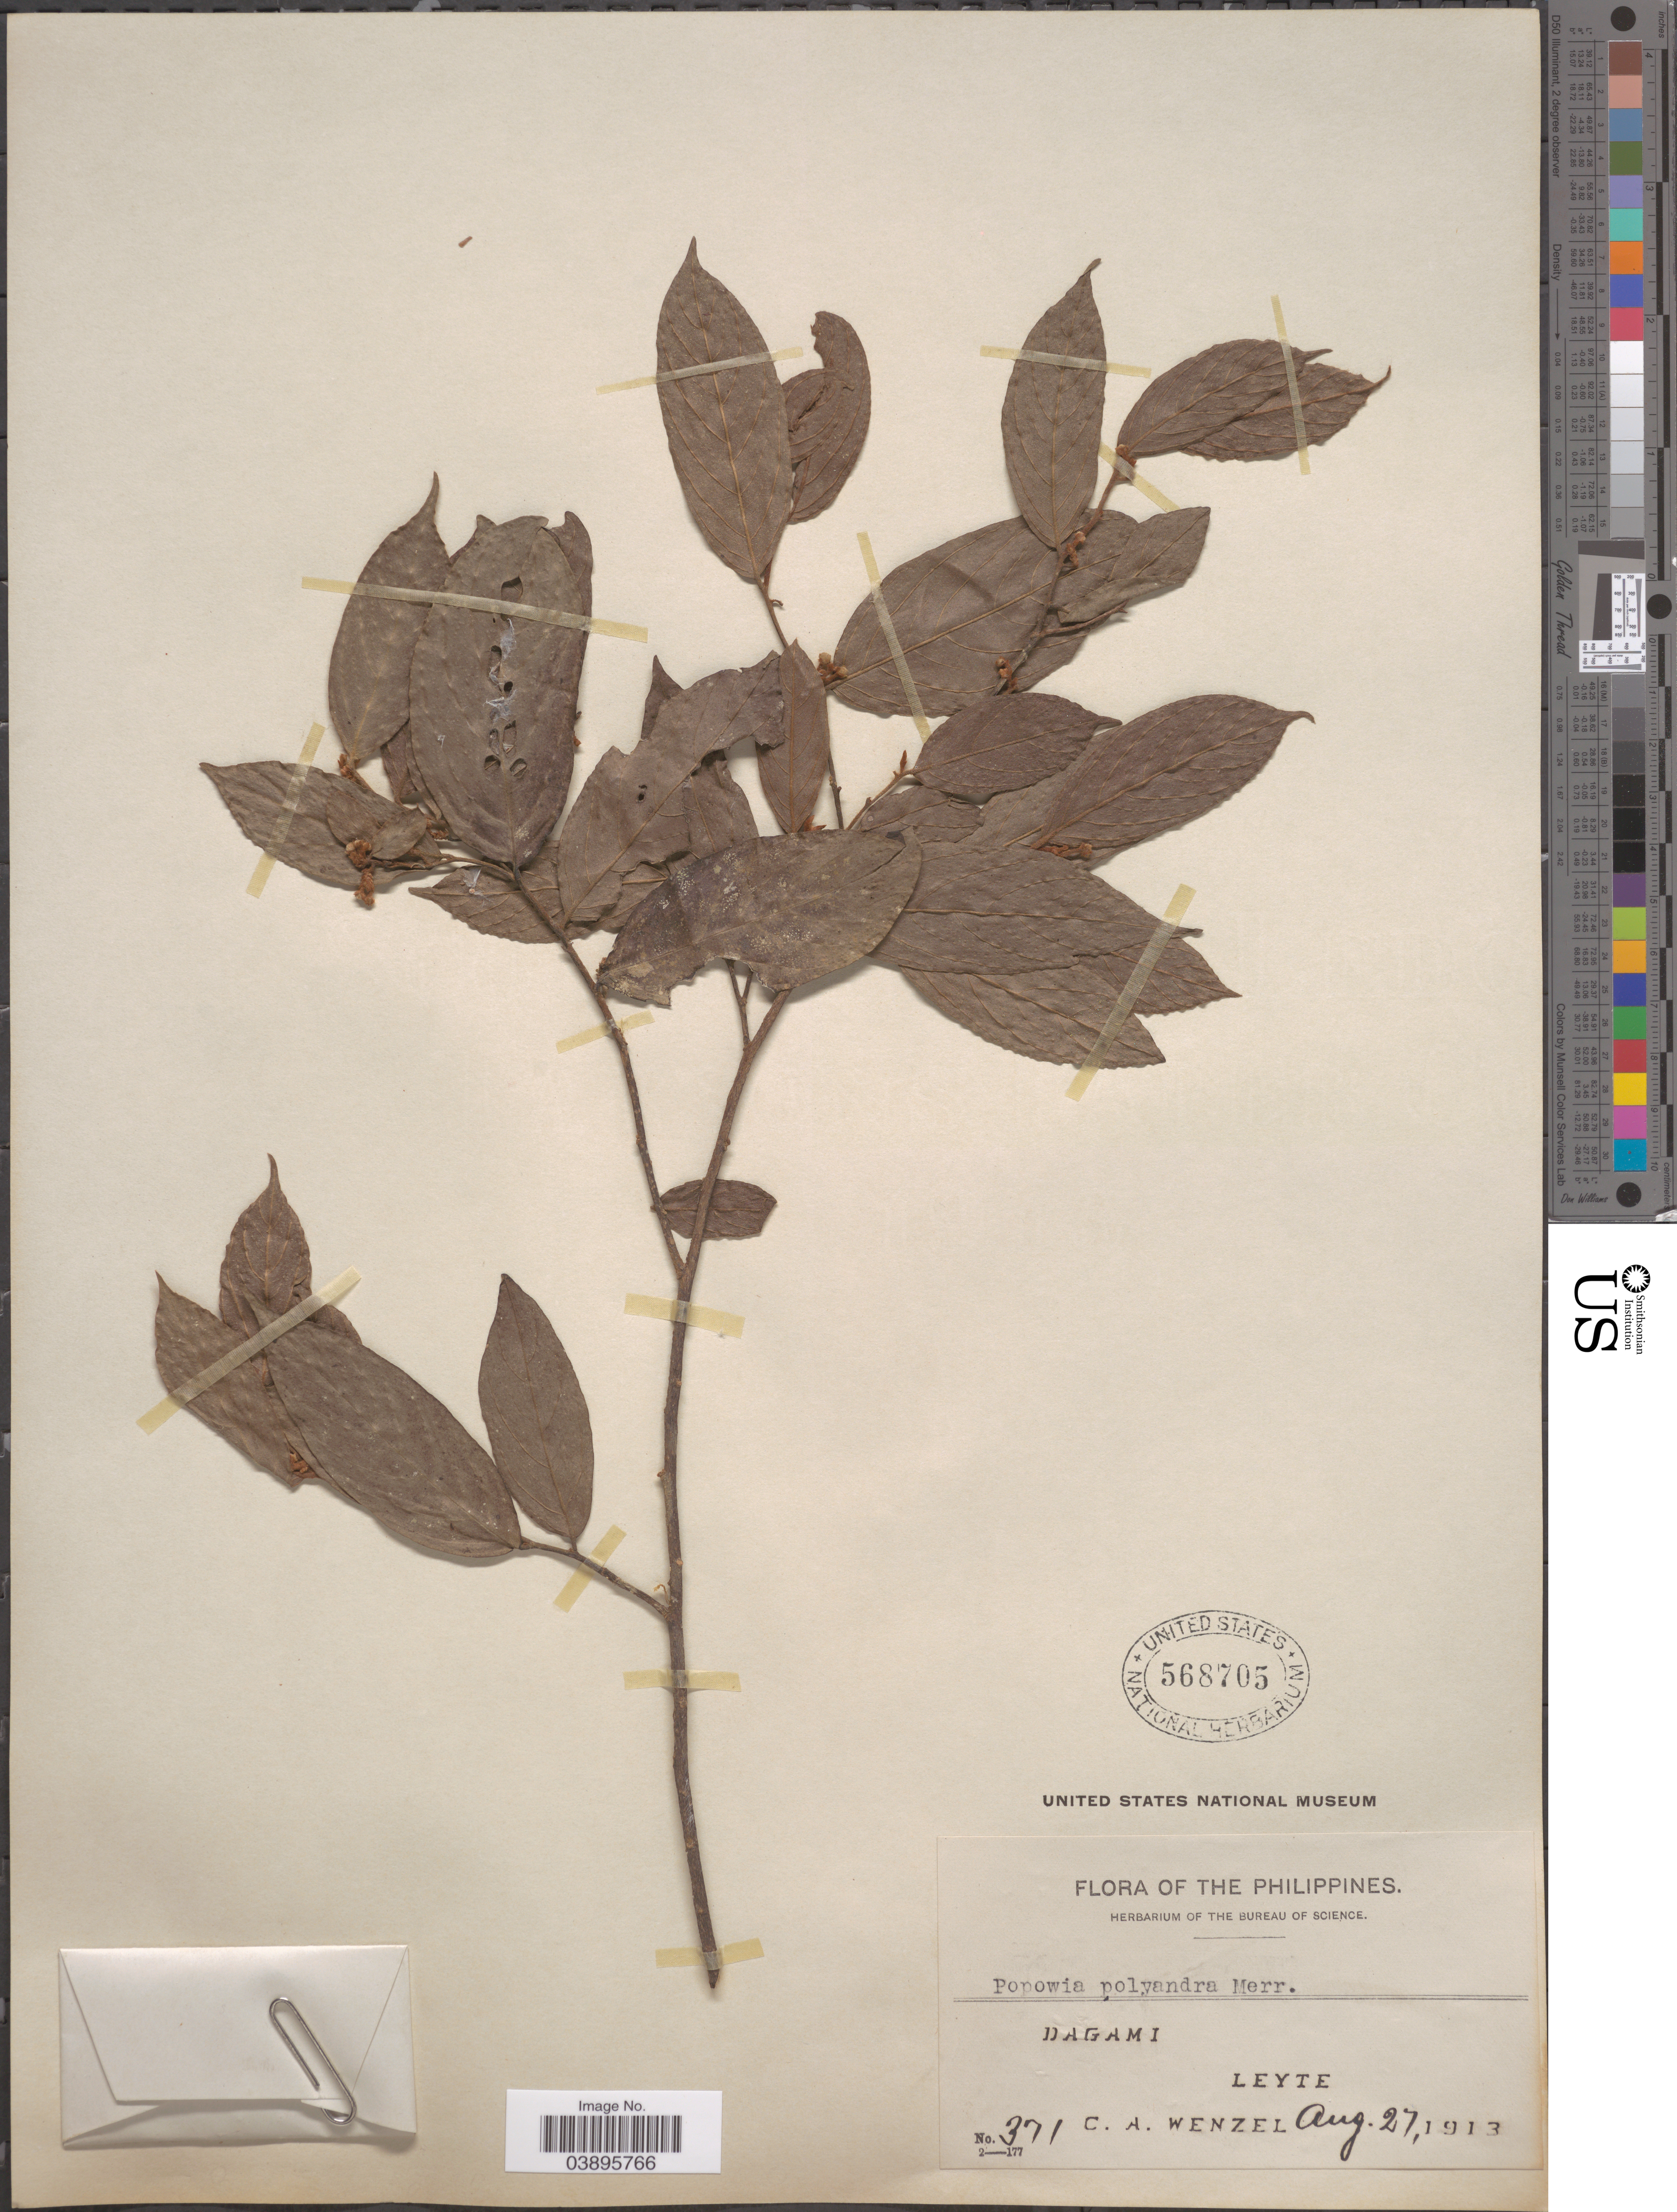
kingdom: Plantae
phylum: Tracheophyta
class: Magnoliopsida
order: Magnoliales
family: Annonaceae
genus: Popowia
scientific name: Popowia pisocarpa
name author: (Blume) Endl.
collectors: C. Wenzel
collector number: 371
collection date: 1913-08-27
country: Philippines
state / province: Eastern Visayas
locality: Dagami, Leyte.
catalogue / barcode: US 568705